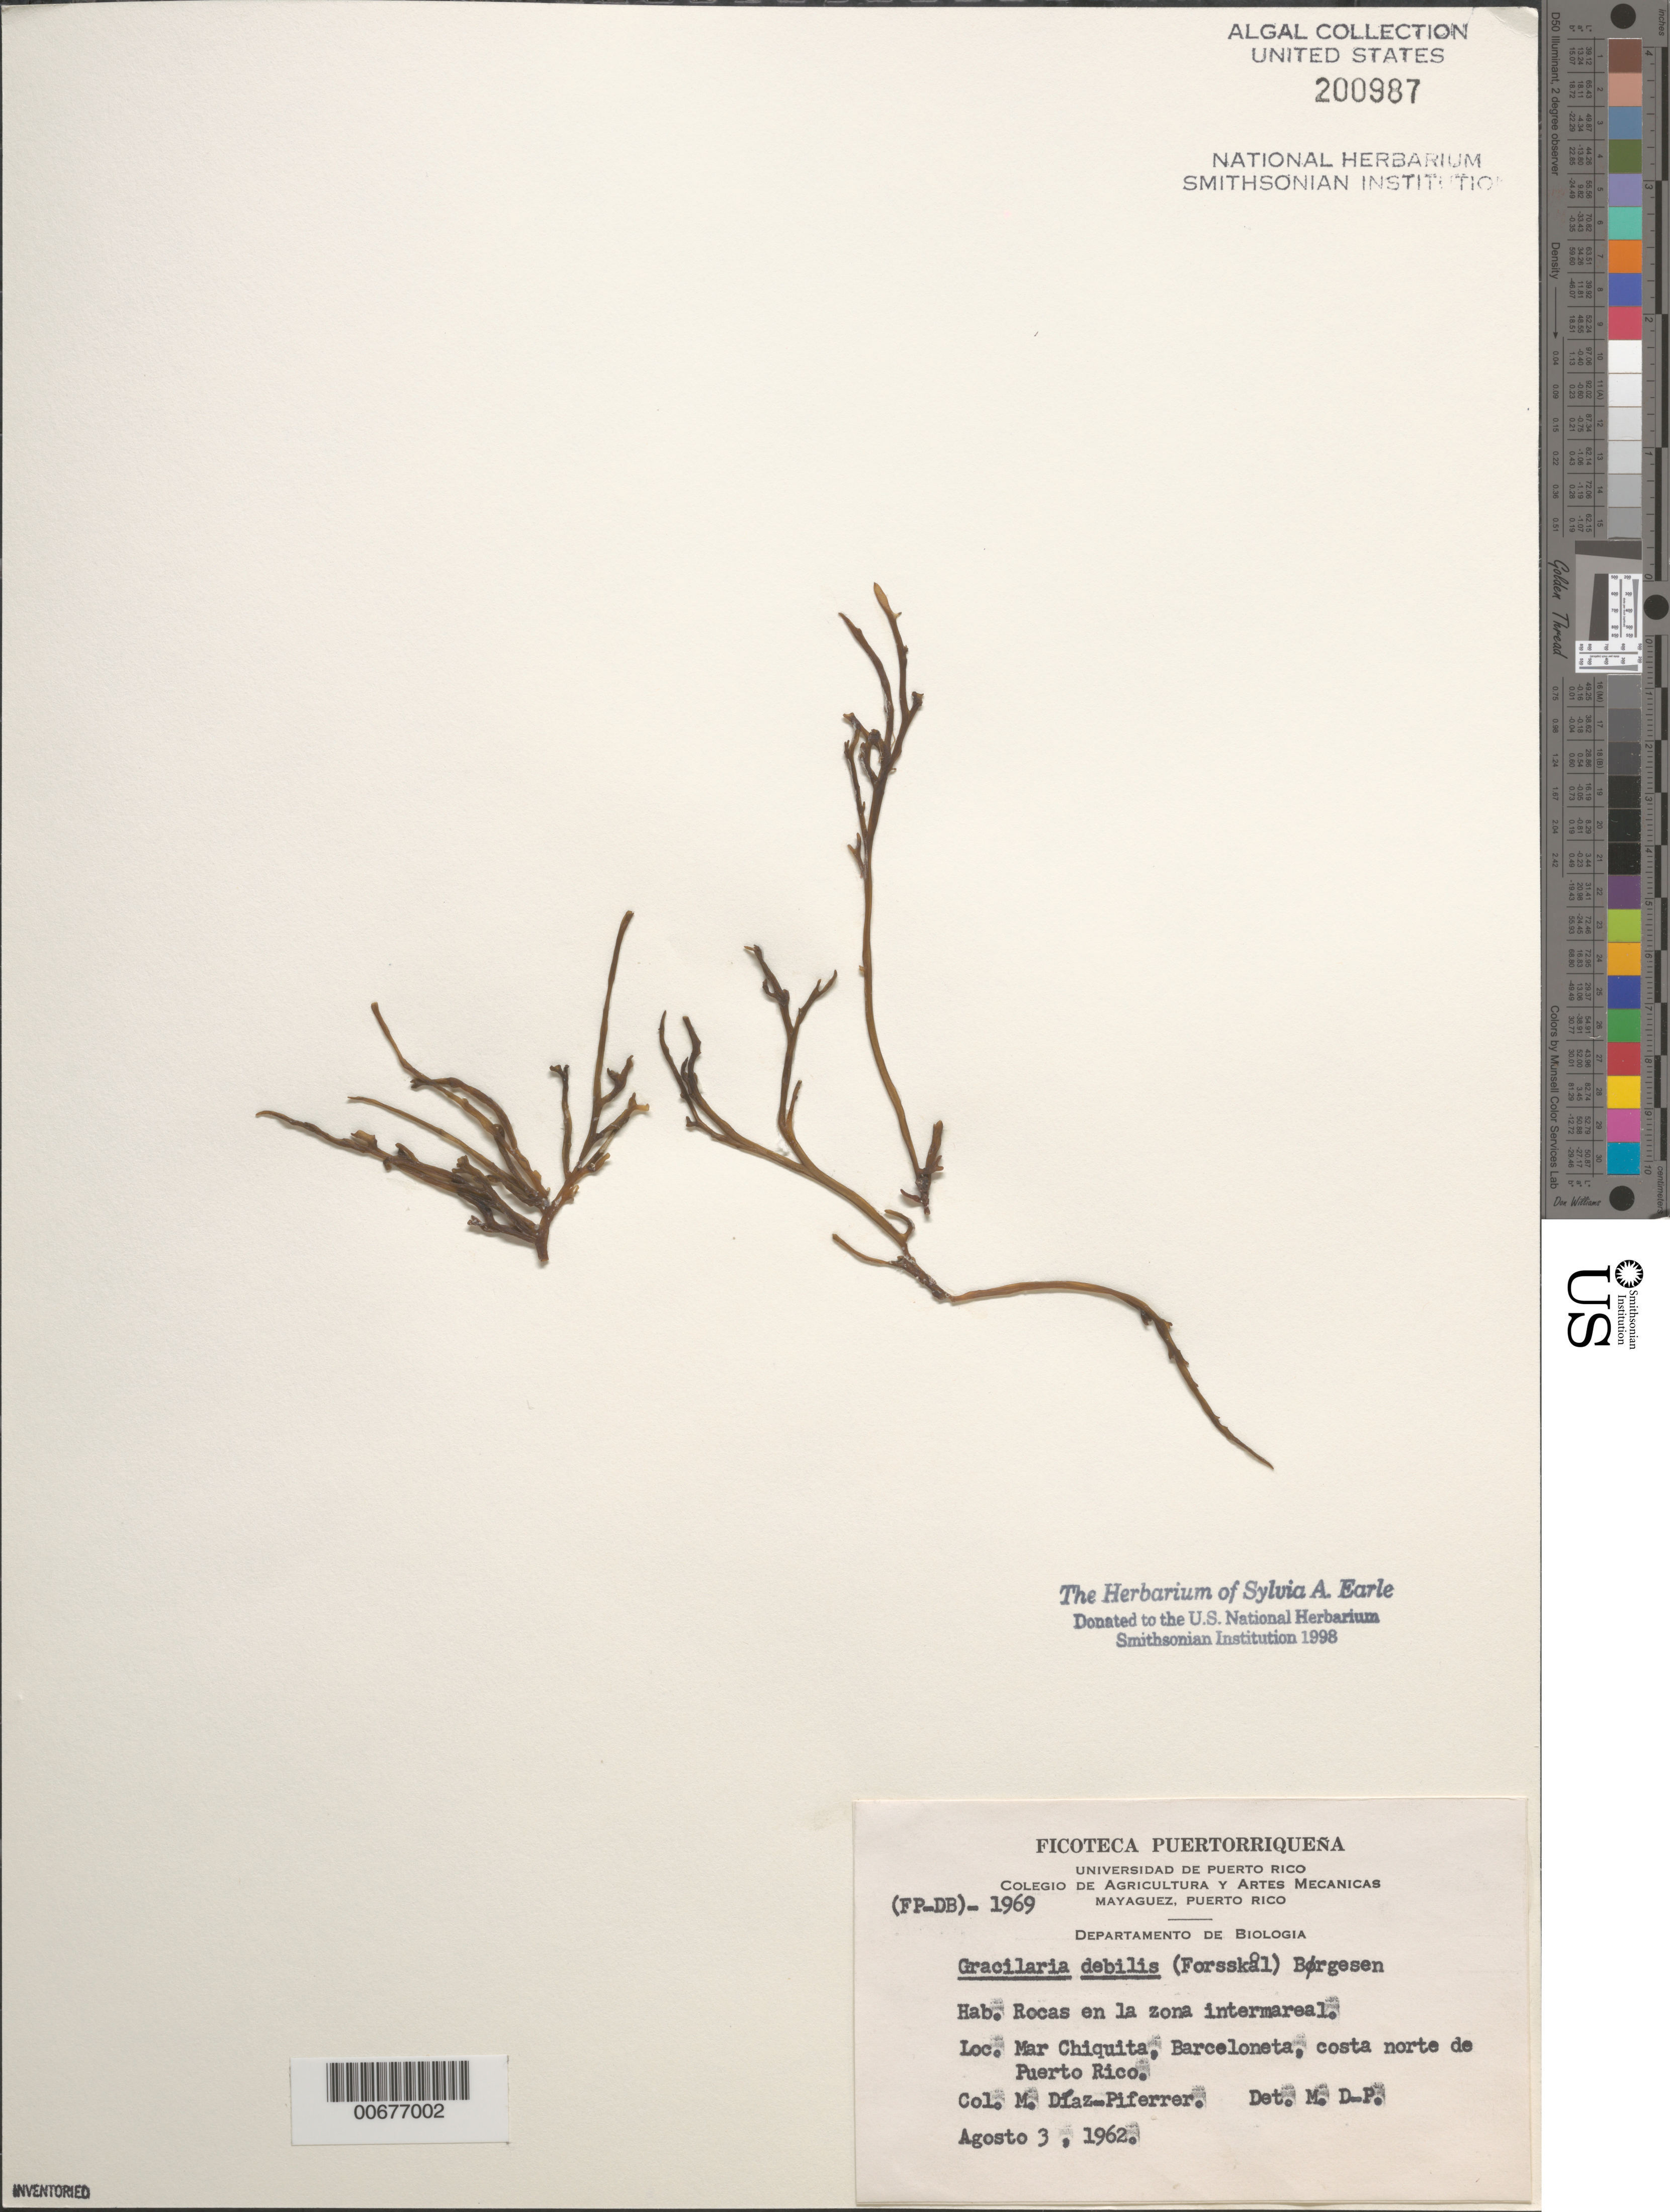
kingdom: Plantae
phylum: Rhodophyta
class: Florideophyceae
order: Gracilariales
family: Gracilariaceae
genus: Gracilaria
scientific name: Gracilaria debilis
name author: (Forssk.) Børgesen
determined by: Diaz-Piferrer, M.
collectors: M. Diaz-Piferrer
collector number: (FP-DB) 1969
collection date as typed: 03 Aug 1962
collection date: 1962-08-03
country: Puerto Rico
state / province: Barceloneta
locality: Mar Chiquita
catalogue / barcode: US 200987